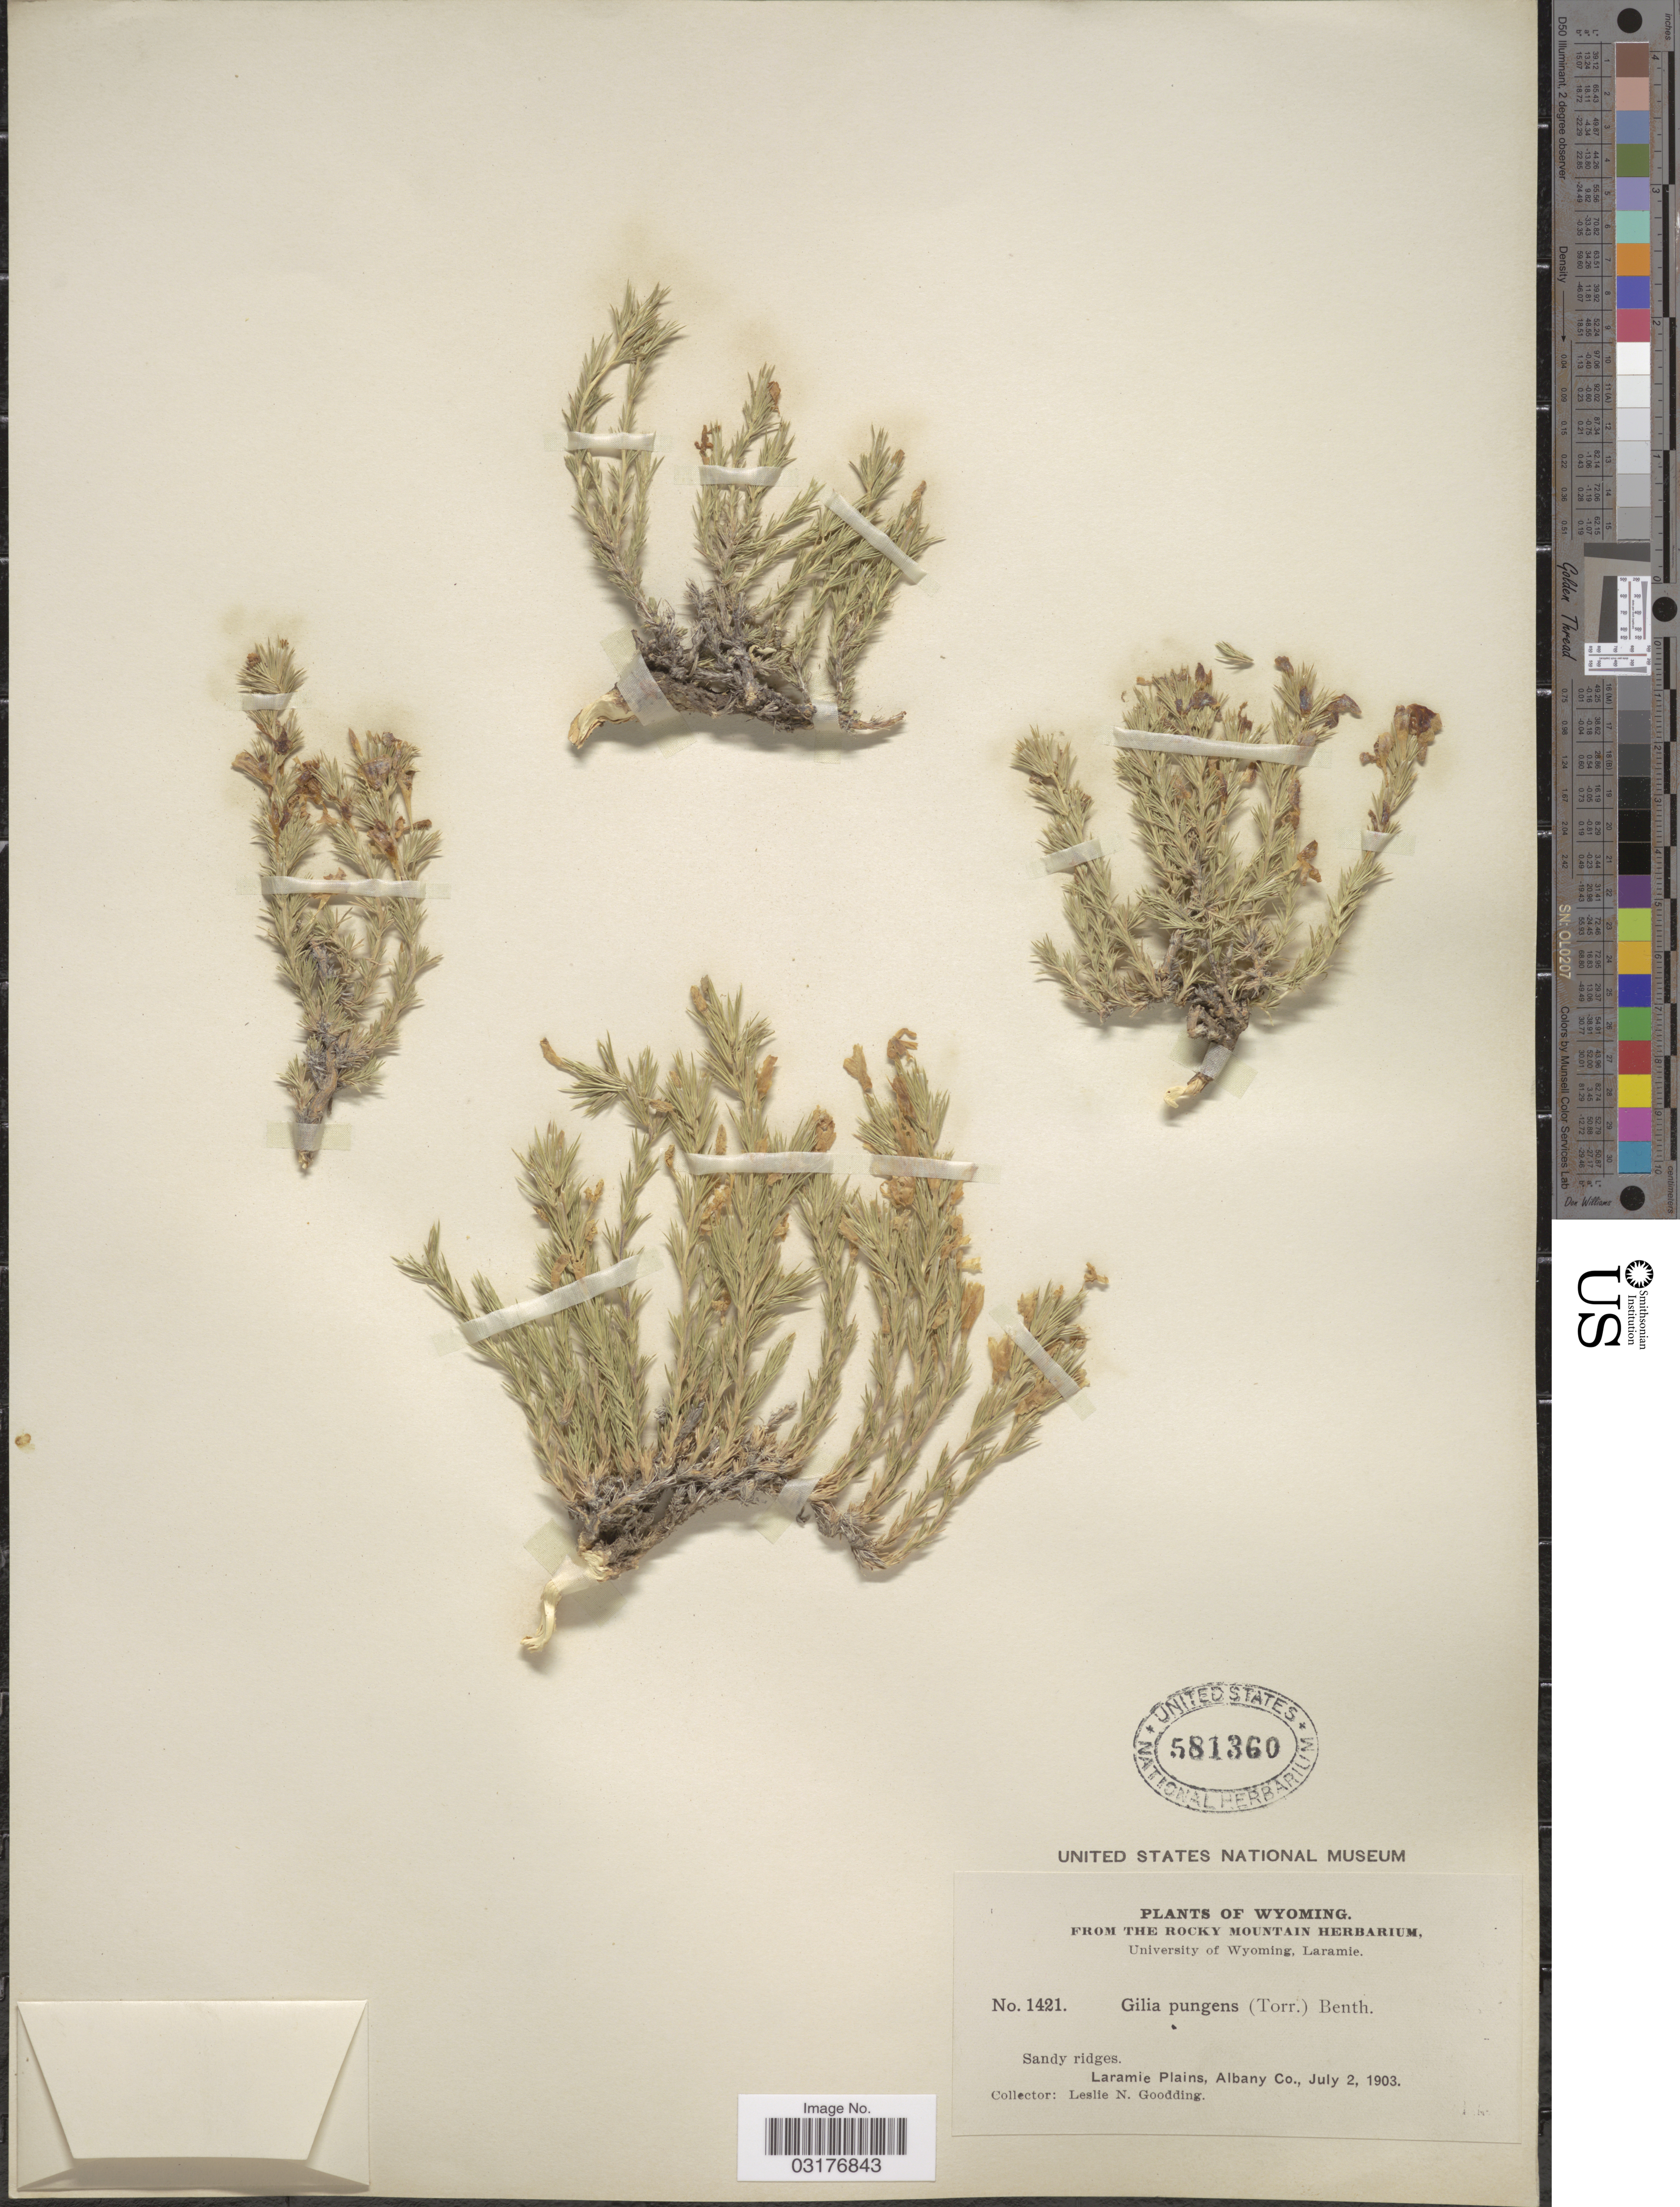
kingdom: Plantae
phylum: Tracheophyta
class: Magnoliopsida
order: Ericales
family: Polemoniaceae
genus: Linanthus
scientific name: Linanthus pungens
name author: (Torr.) J.M. Porter & L.A. Johnson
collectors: L. N. Goodding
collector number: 1421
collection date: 1903-07-02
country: United States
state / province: Wyoming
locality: Laramie Plains, Albany Co.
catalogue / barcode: US 581360